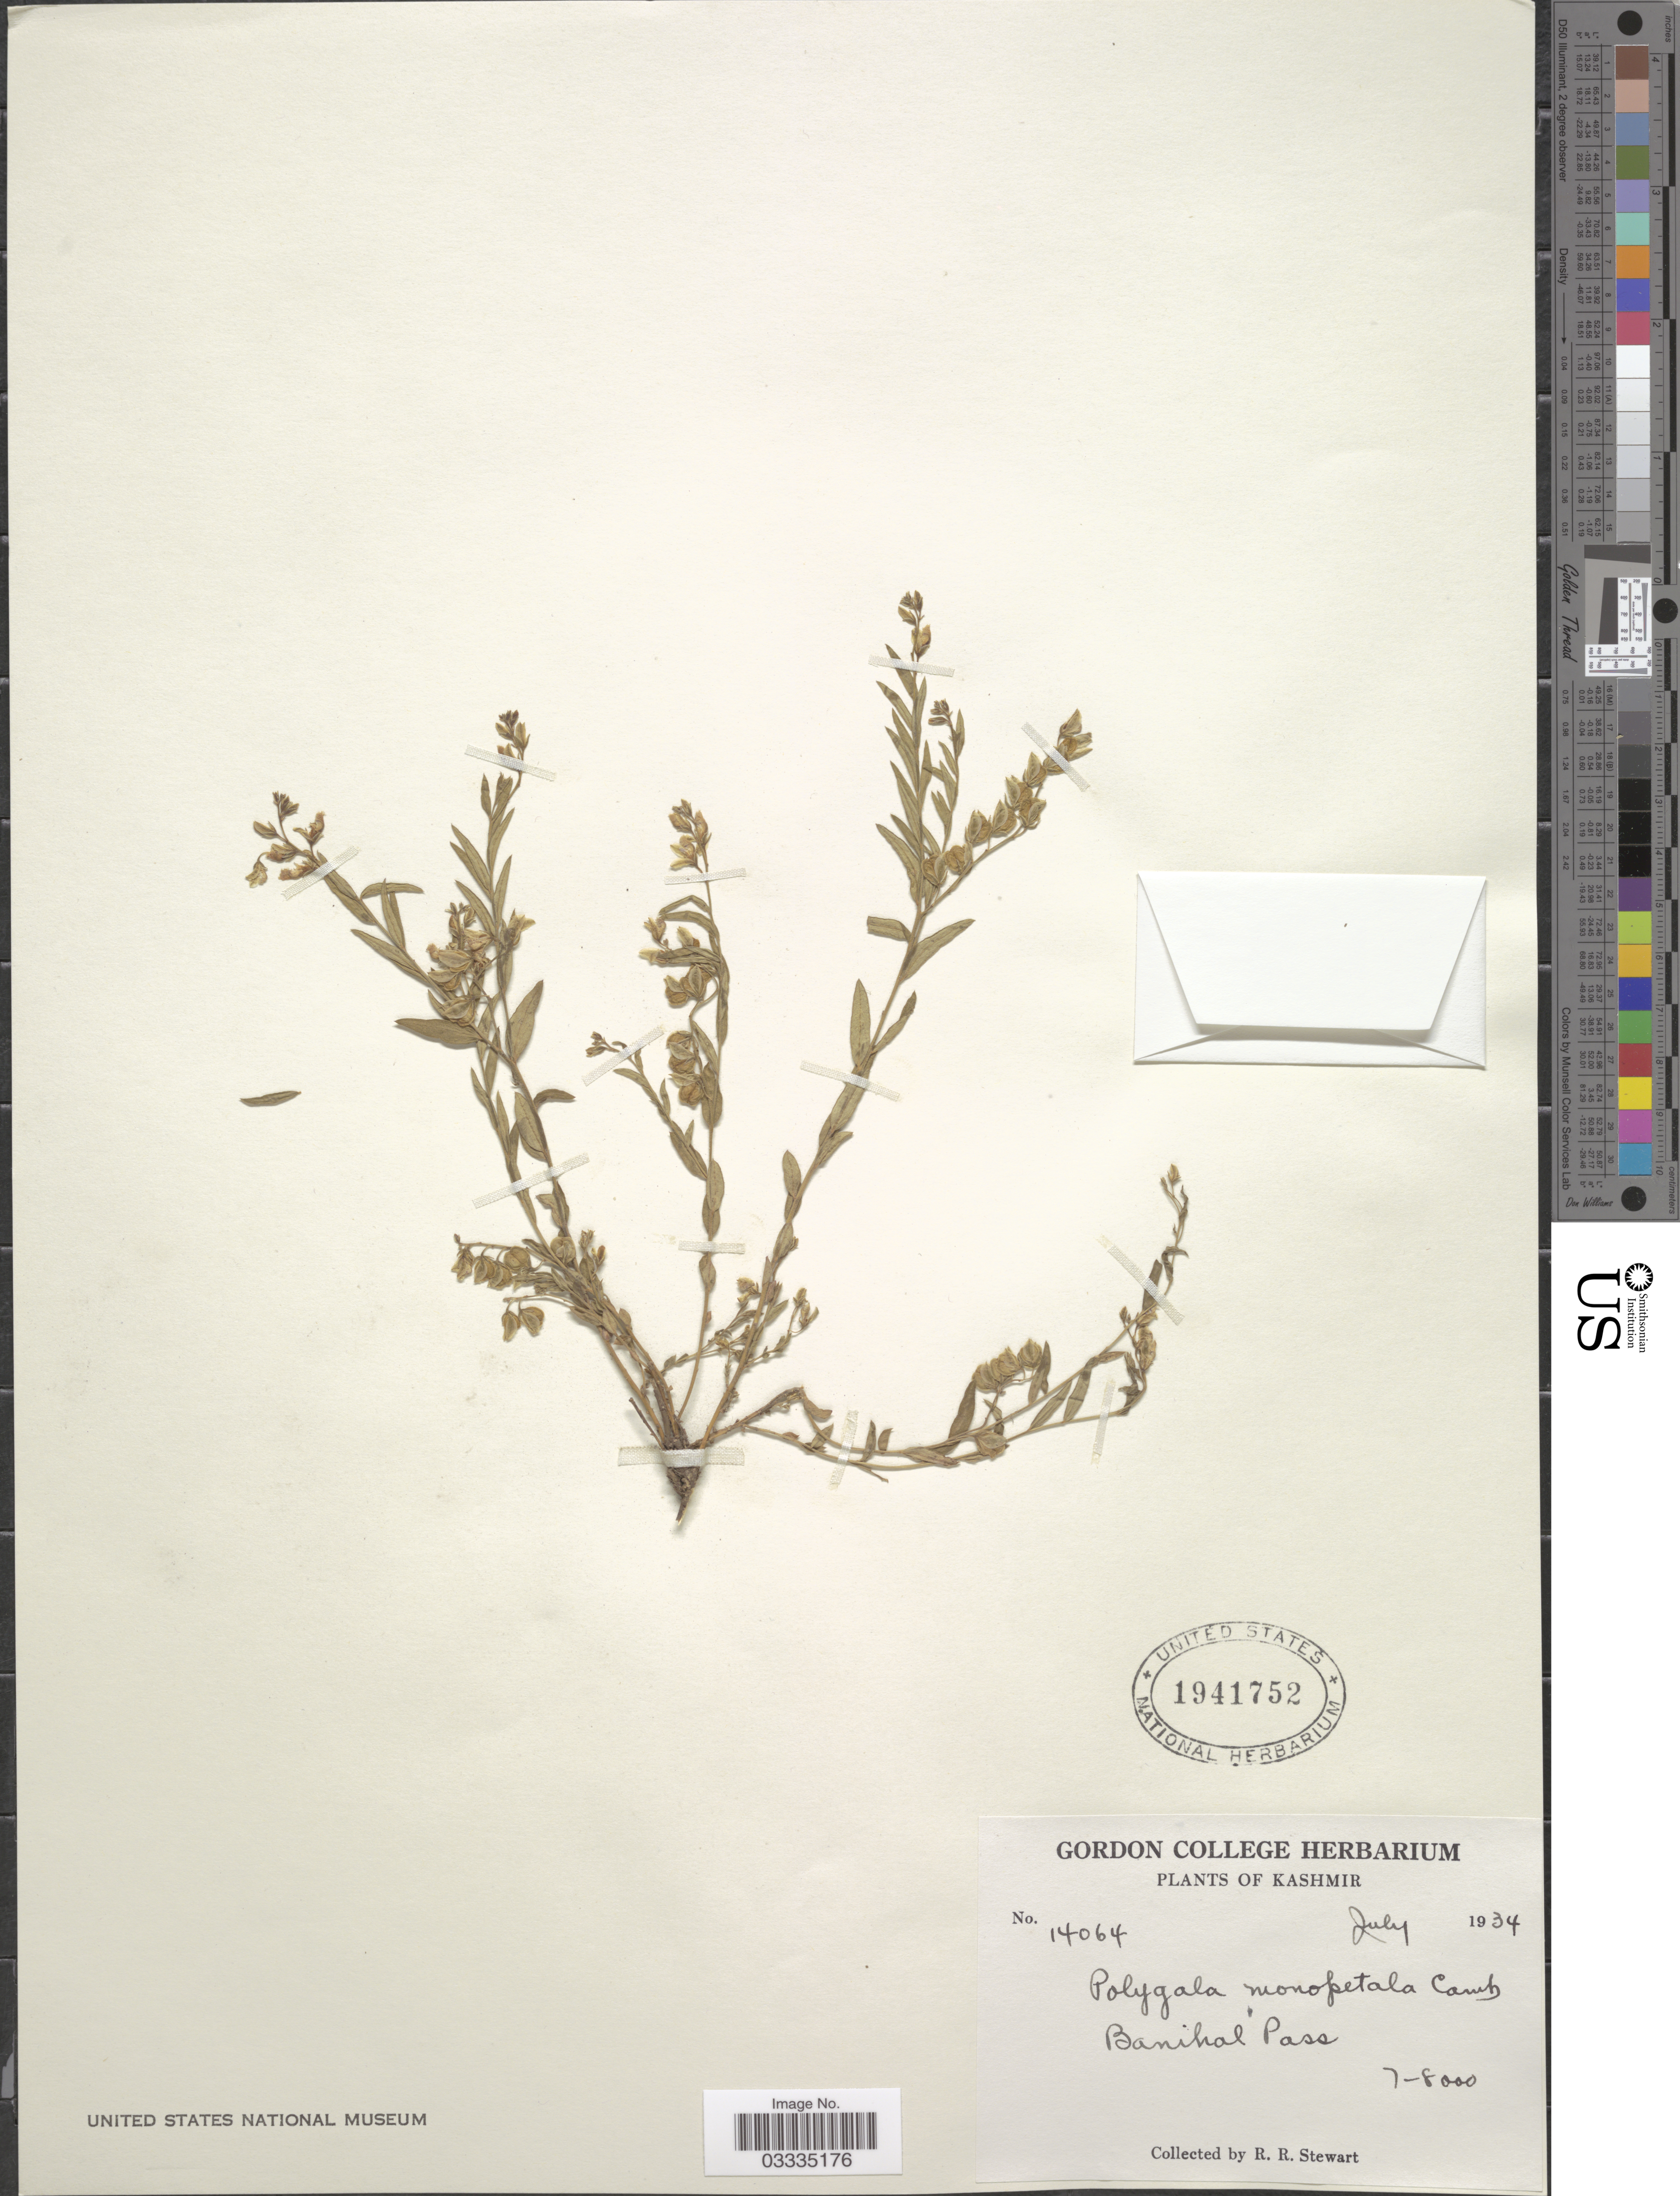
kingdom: Plantae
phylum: Tracheophyta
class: Magnoliopsida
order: Fabales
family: Polygalaceae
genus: Polygala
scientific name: Polygala monopetala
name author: Cambess.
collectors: R. Stewart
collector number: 14064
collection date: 1934-07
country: India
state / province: Jammu and Kashmir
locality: Kashmir. Banihal Pass.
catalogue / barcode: US 1941752